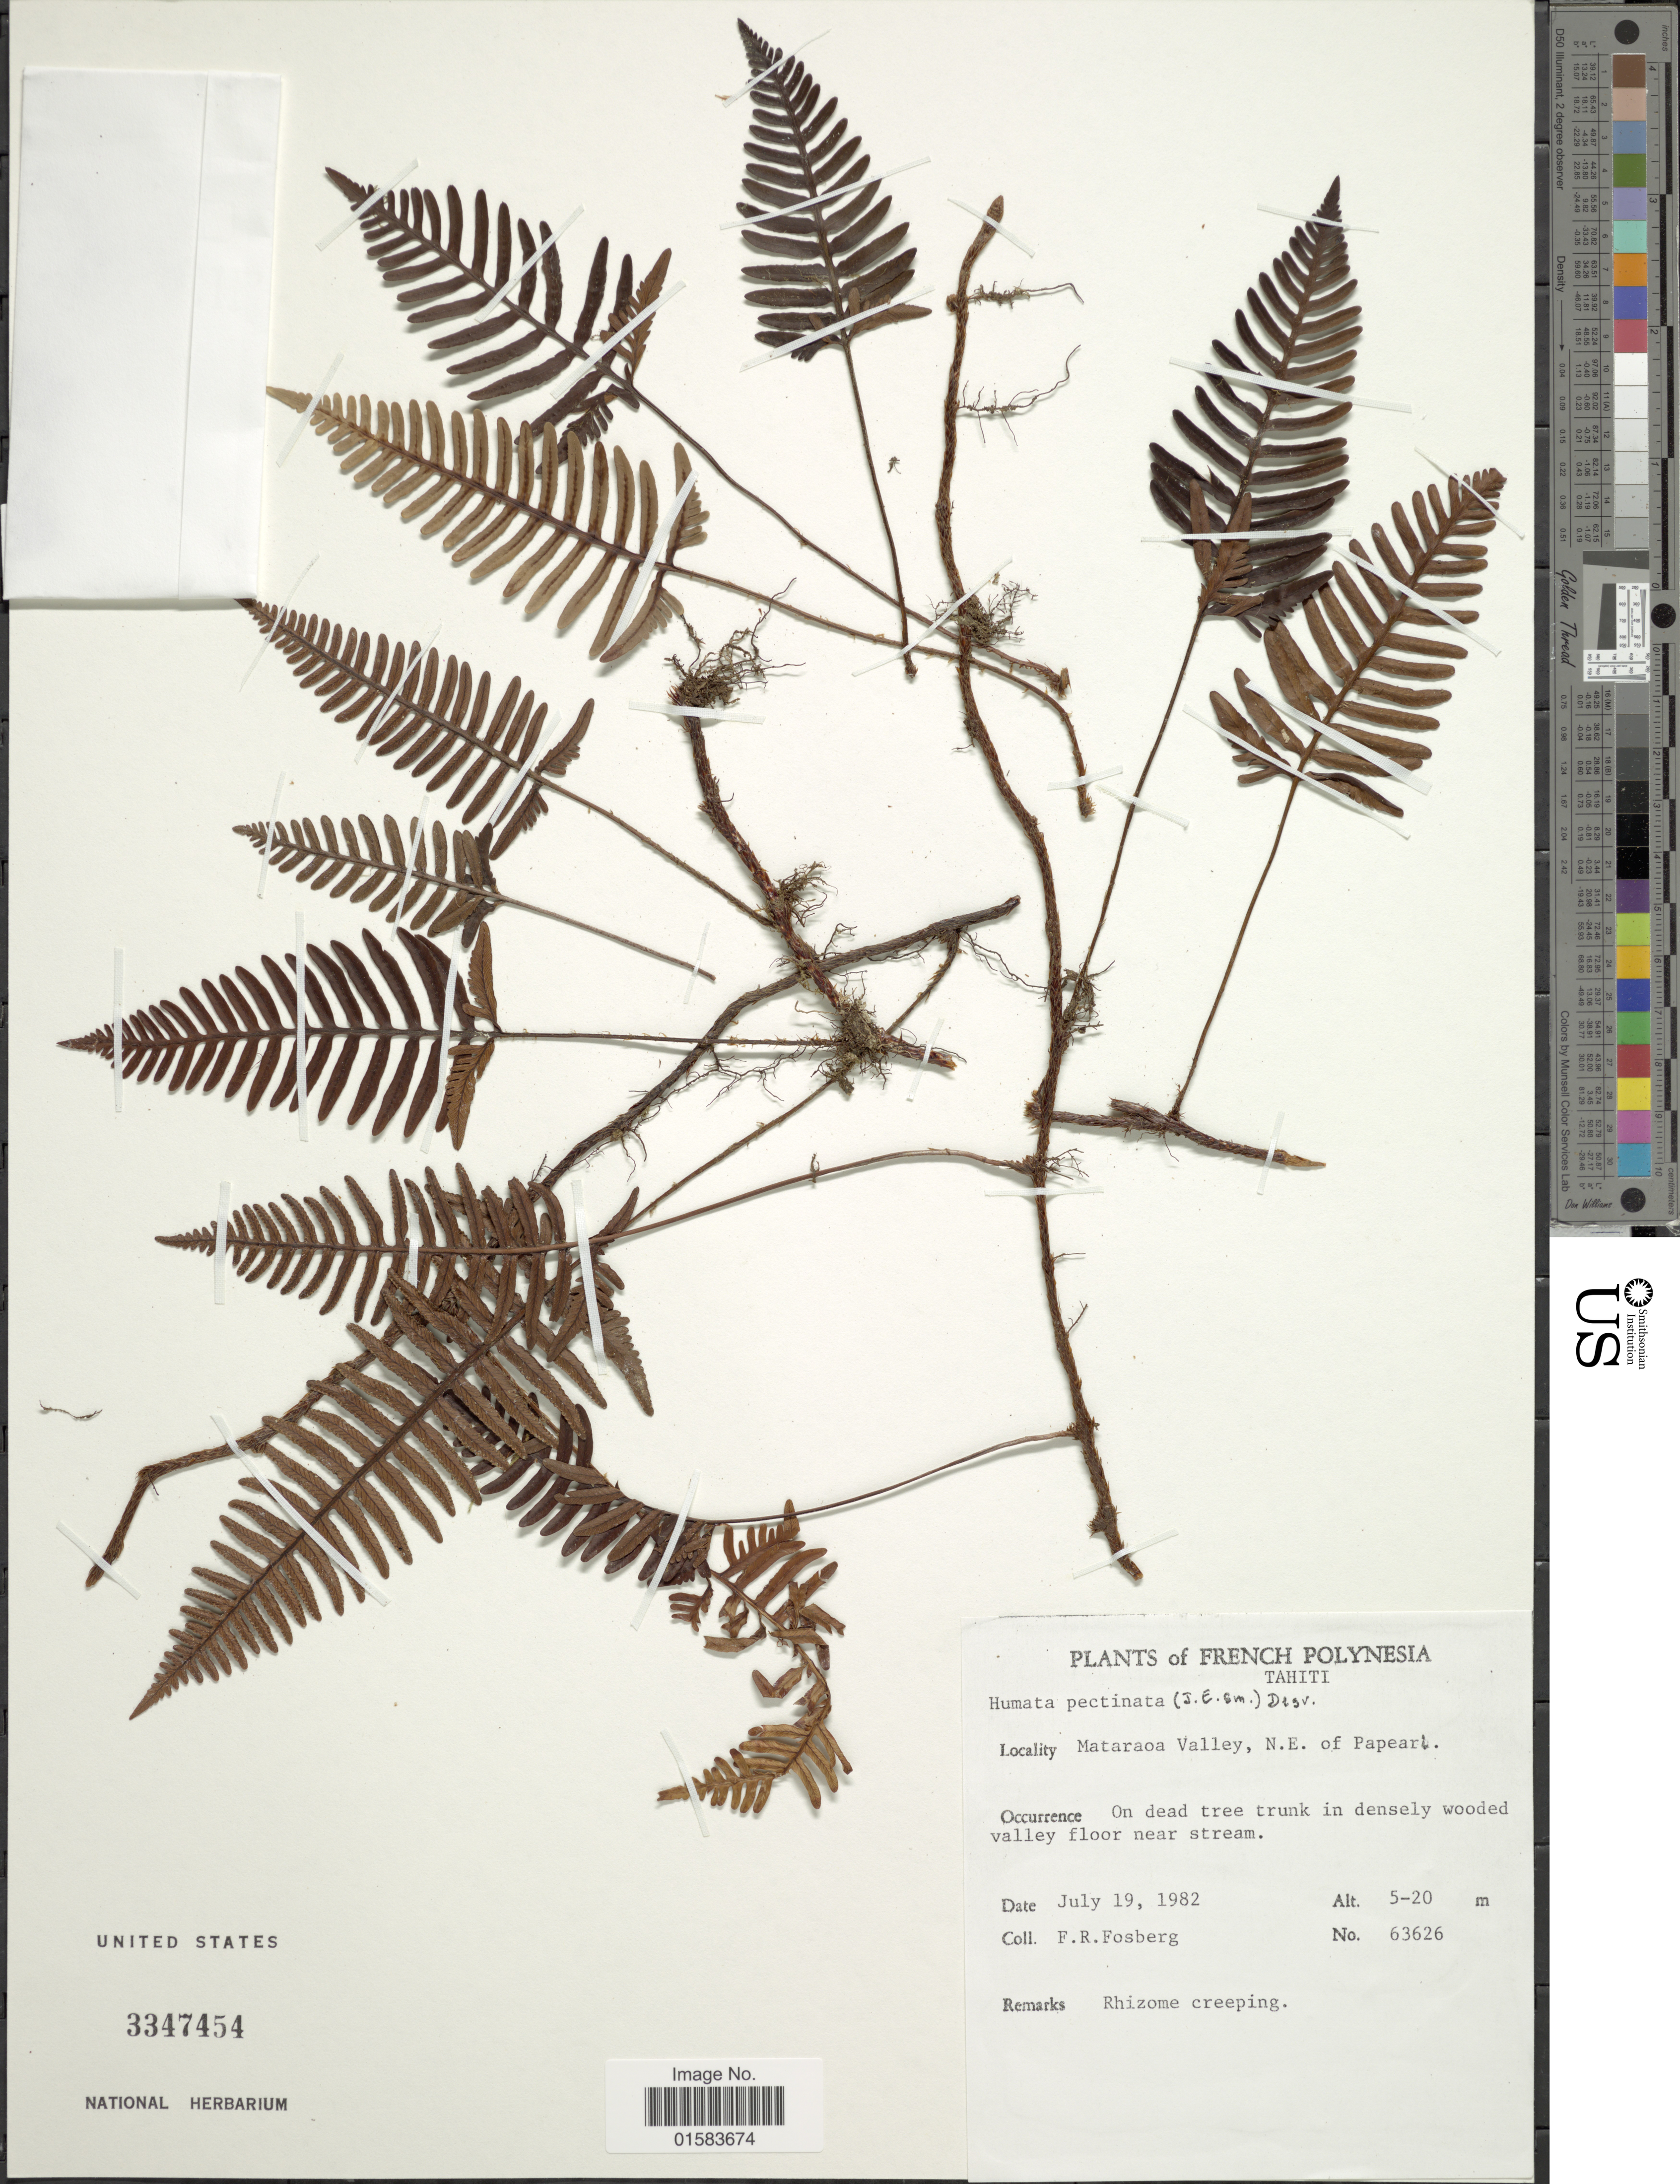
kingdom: Plantae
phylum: Tracheophyta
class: Polypodiopsida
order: Polypodiales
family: Davalliaceae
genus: Davallia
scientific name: Davallia pectinata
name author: Sm.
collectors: F. R. Fosberg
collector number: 63626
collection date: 1982-07-19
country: French Polynesia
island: Tahiti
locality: Tahiti, Mataraoa Valley, N.E. Papeari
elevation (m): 5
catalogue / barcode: US 3347454